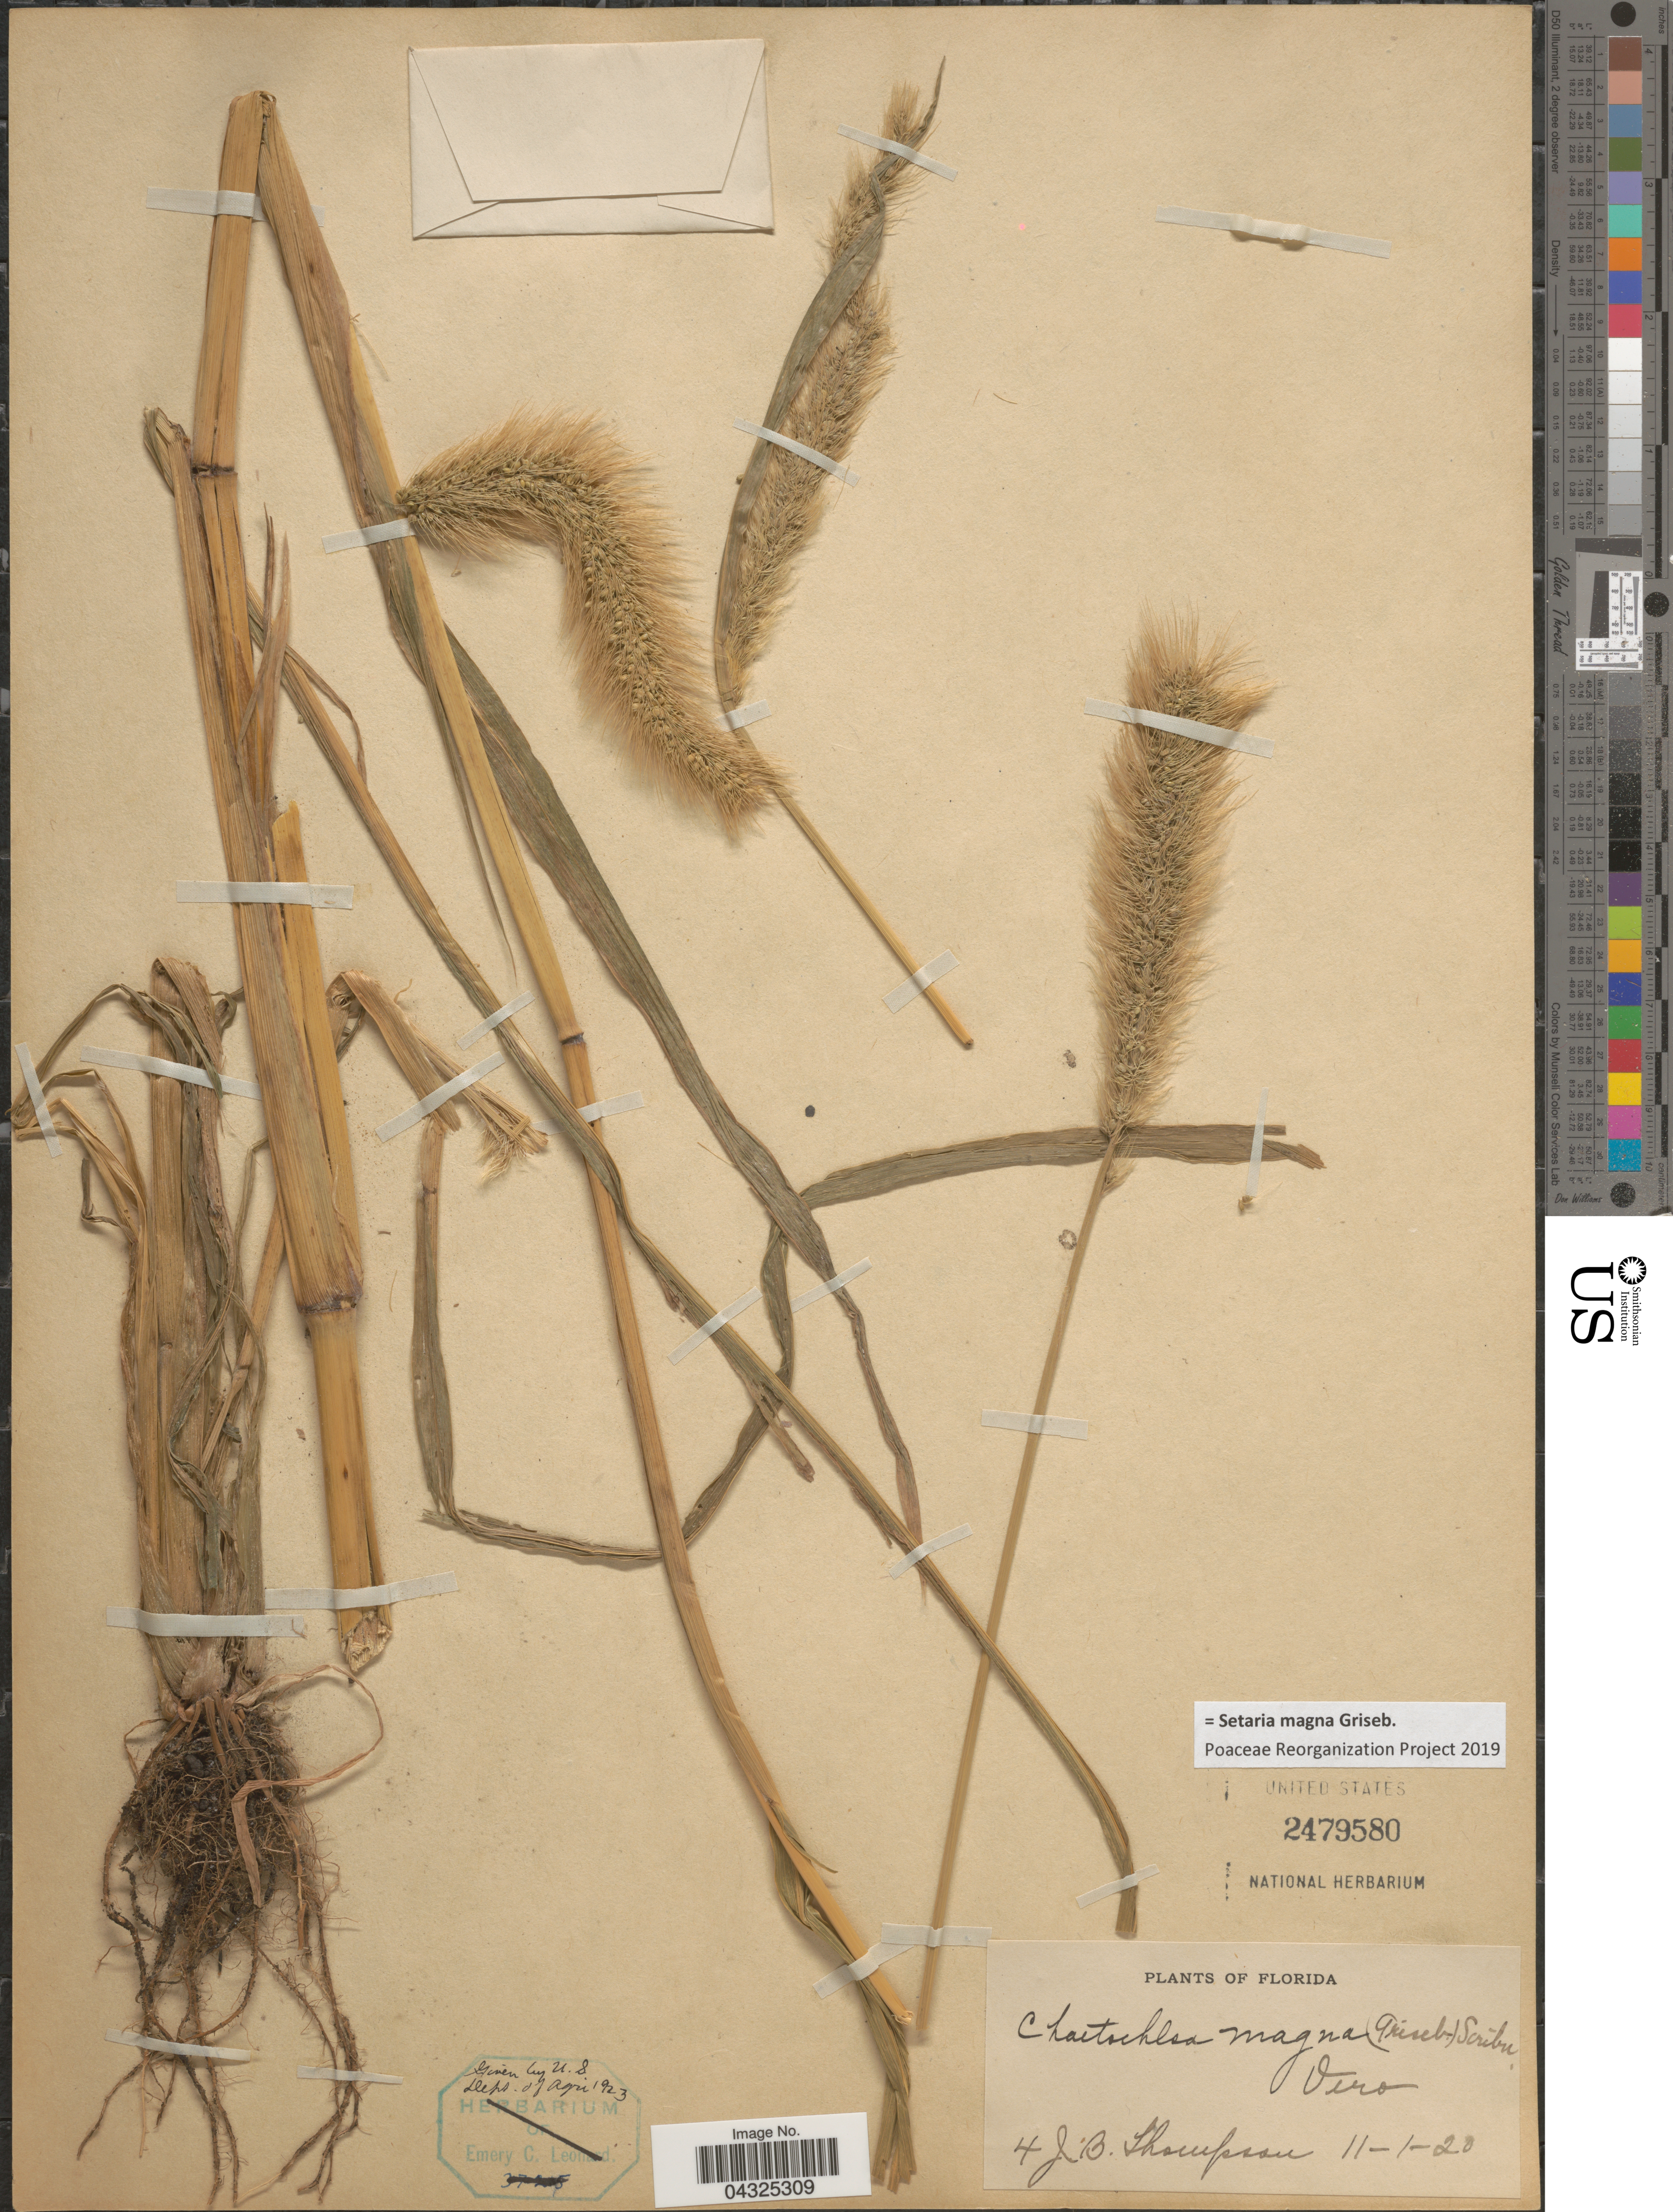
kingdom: Plantae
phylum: Tracheophyta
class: Liliopsida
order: Poales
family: Poaceae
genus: Setaria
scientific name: Setaria magna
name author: Griseb.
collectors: J. B. Thompson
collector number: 4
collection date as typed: Transcribed d/m/y: 11/1/20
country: United States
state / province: Florida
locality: Vero.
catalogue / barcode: US 2479580